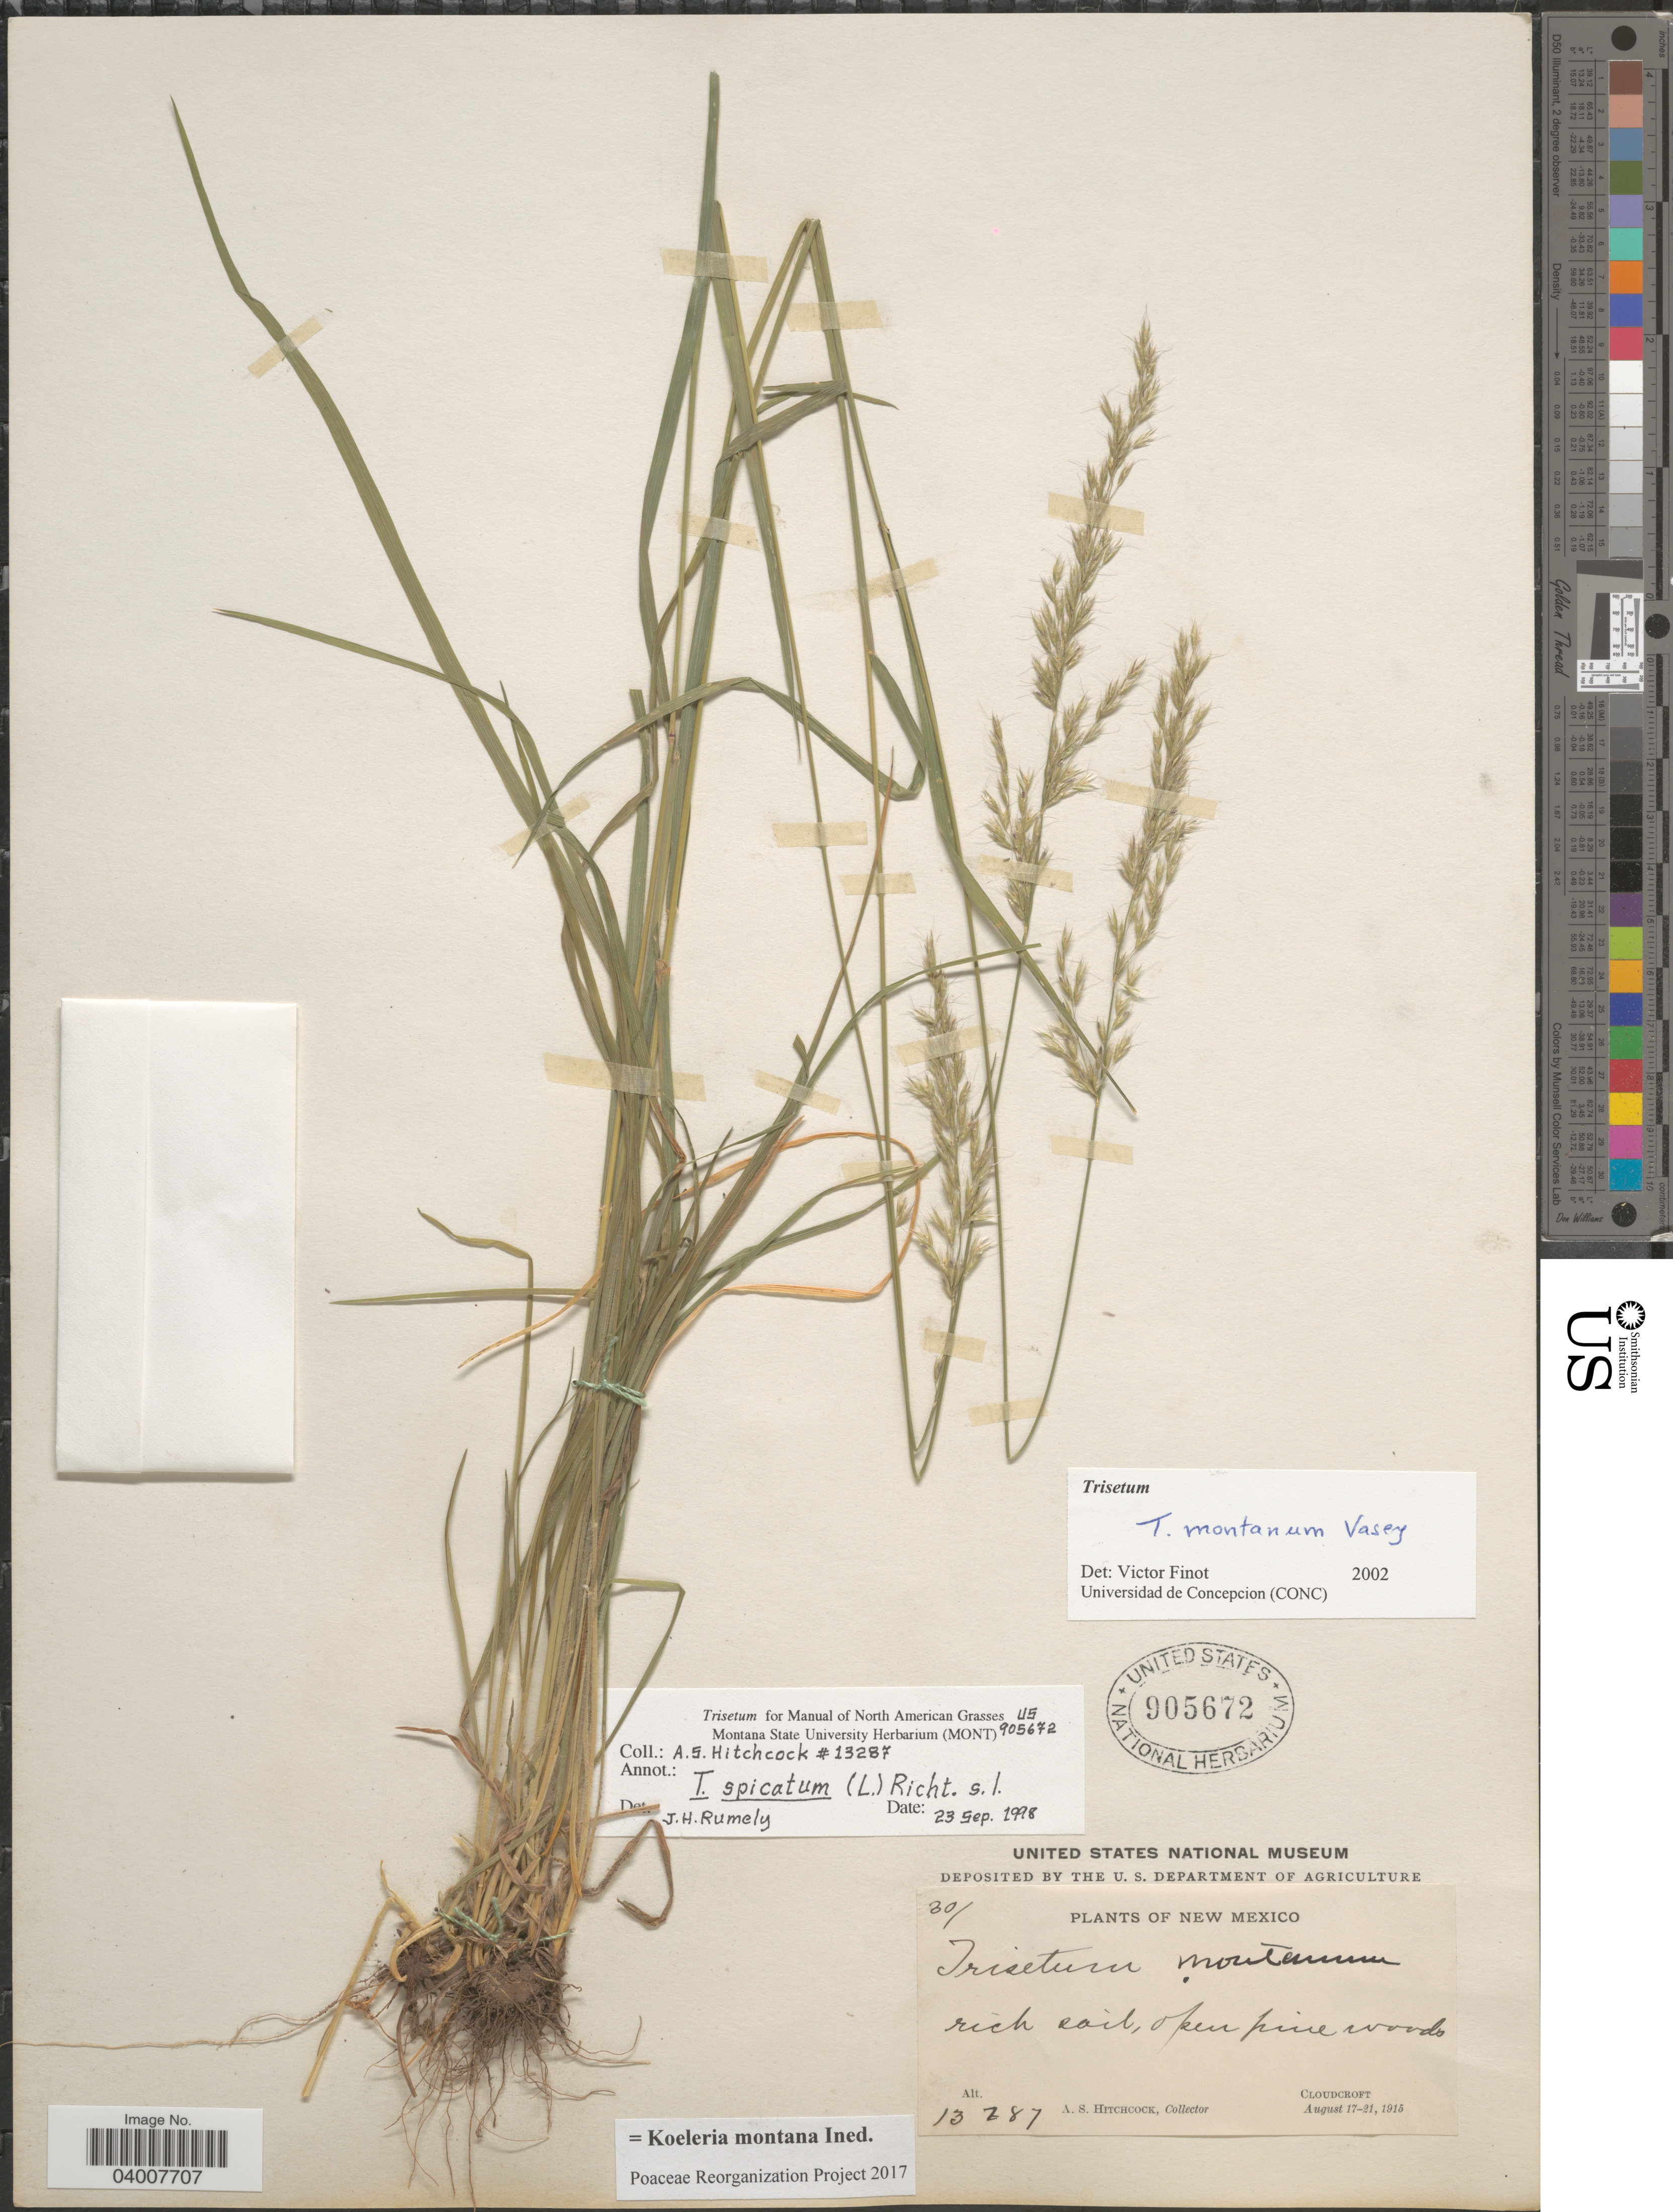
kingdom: Plantae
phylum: Tracheophyta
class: Liliopsida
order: Poales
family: Poaceae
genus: Koeleria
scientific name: Koeleria montana ined.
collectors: A. S. Hitchcock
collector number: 13287*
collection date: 1915-08-17/1915-08-21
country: United States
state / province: New Mexico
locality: Cloudcroft.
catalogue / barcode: US 905672